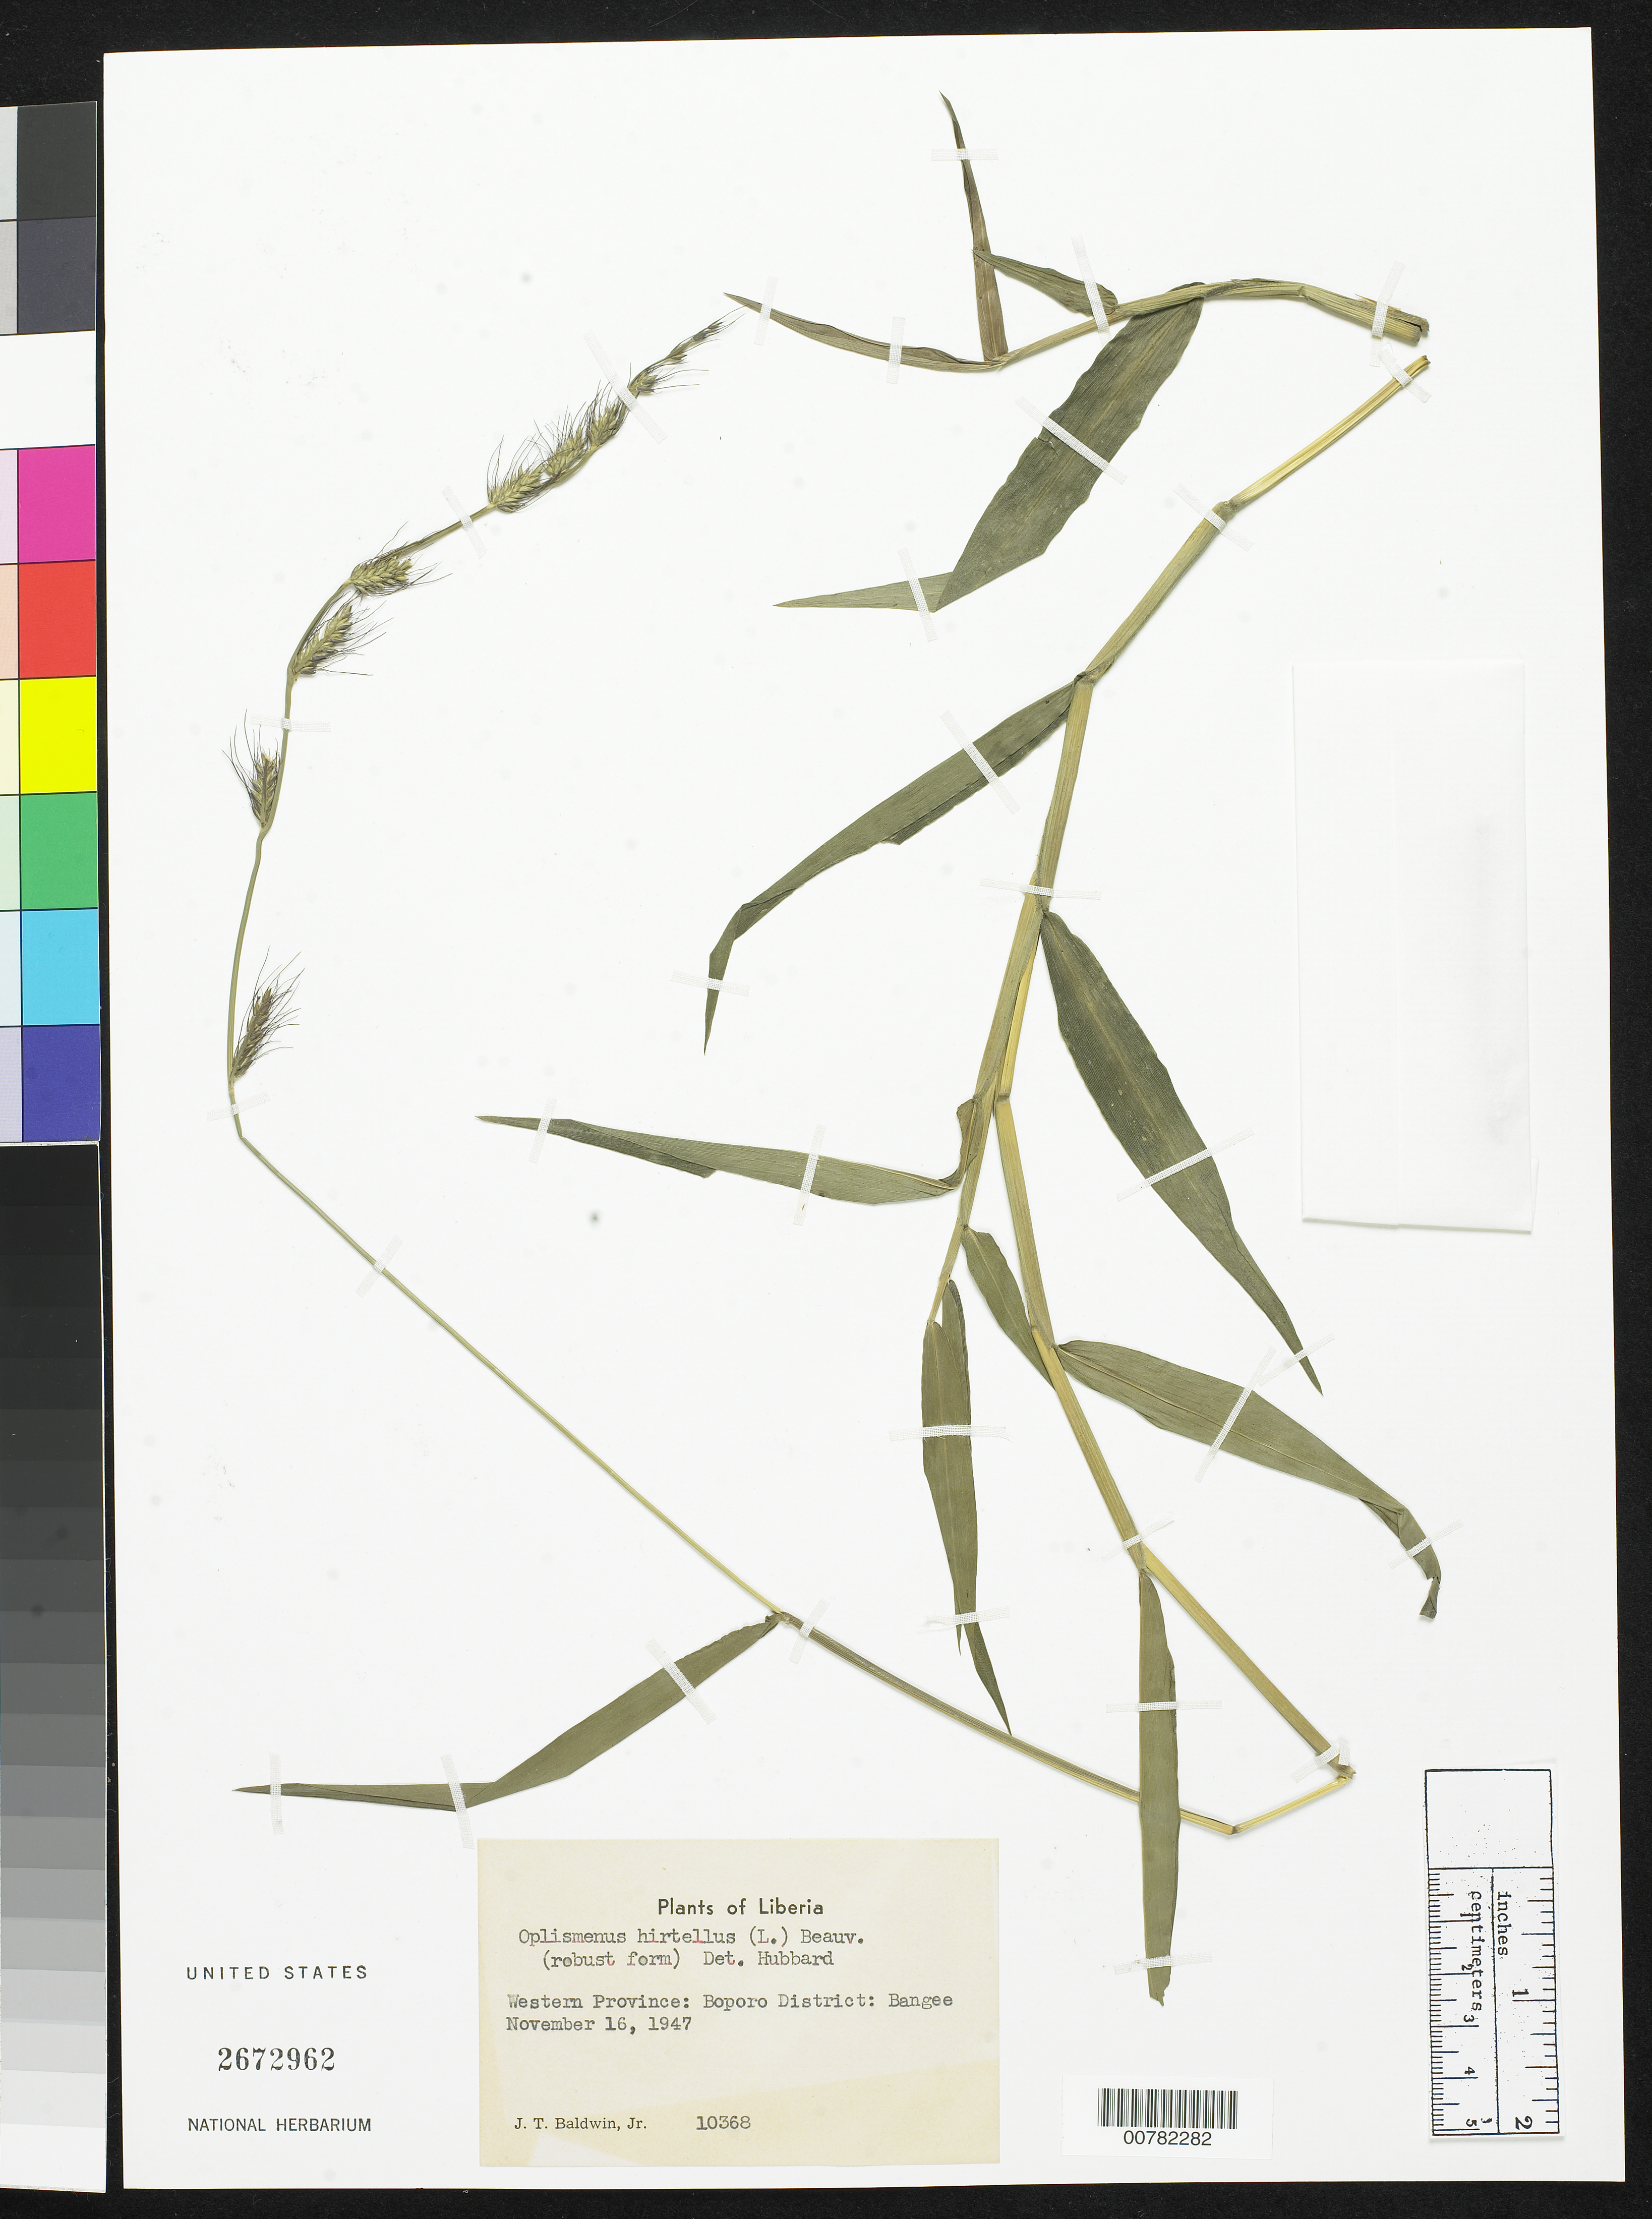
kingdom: Plantae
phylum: Tracheophyta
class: Liliopsida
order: Poales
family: Poaceae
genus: Oplismenus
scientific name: Oplismenus hirtellus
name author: (L.) P. Beauv.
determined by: Hubbard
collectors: J. T. Baldwin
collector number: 10368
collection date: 1947-11-16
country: Liberia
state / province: Gbarpolu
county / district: Bopolu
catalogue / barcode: US 2672962